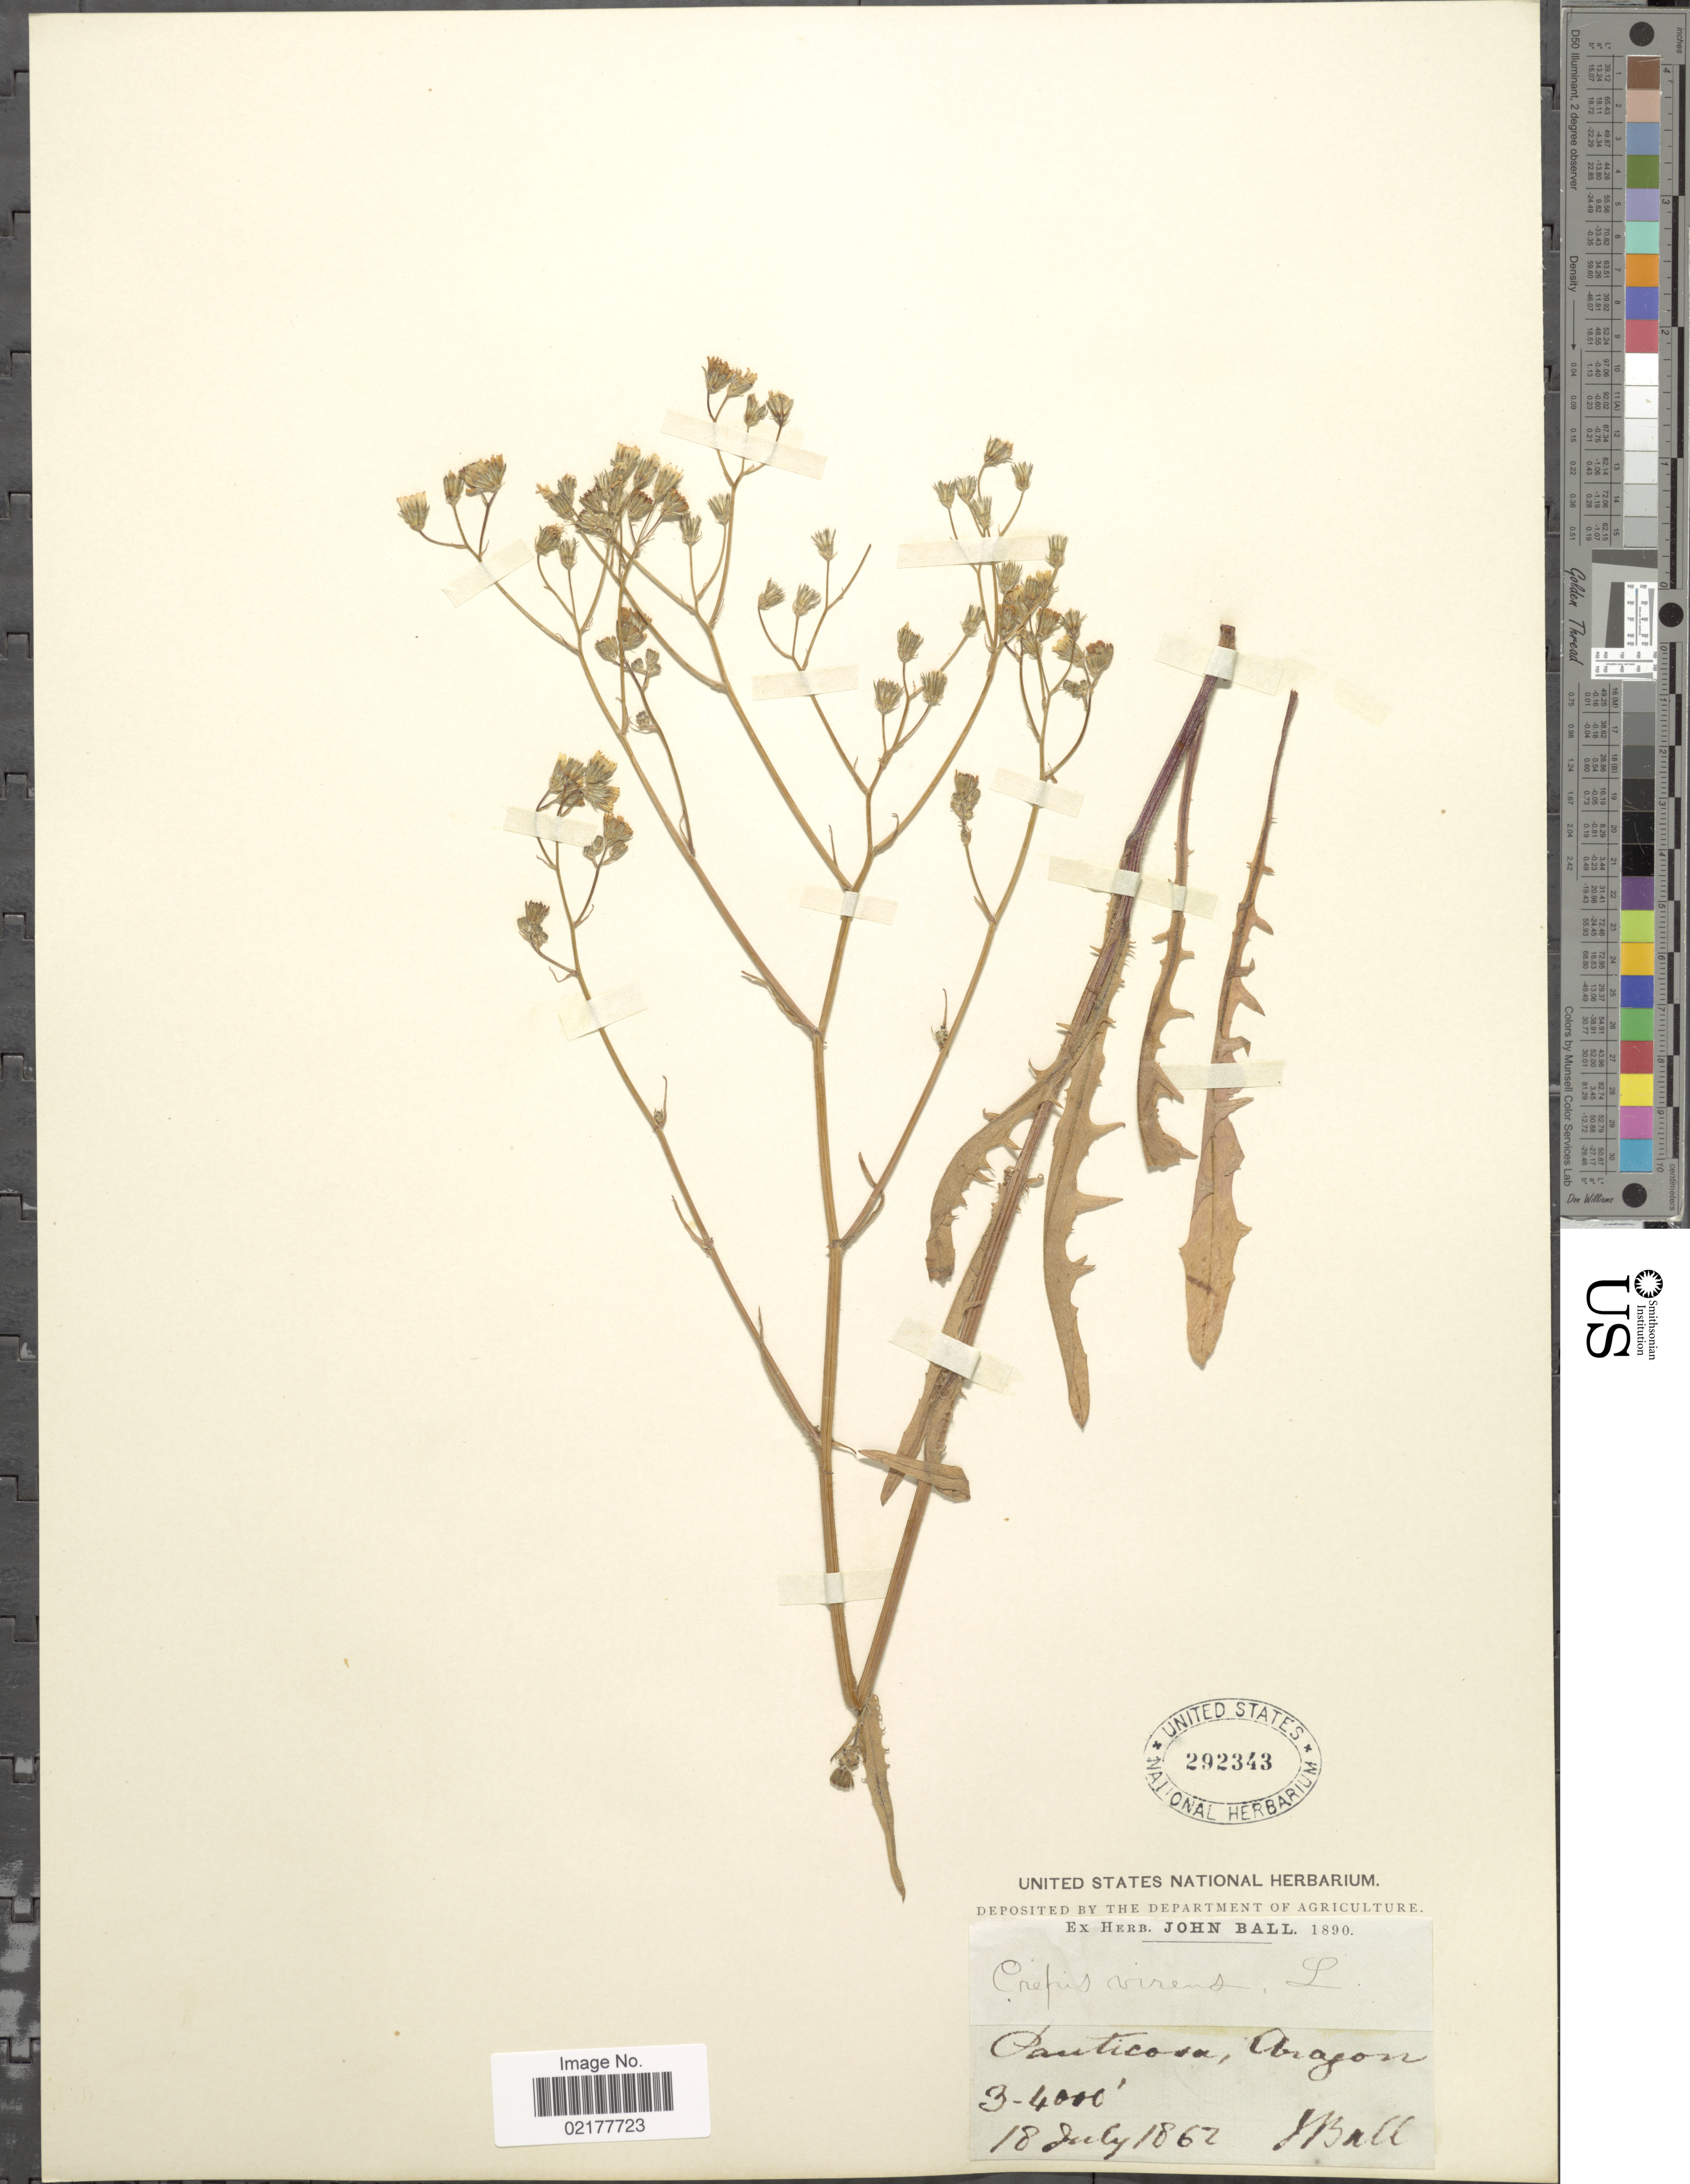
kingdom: Plantae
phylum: Tracheophyta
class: Magnoliopsida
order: Asterales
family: Asteraceae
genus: Crepis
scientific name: Crepis capillaris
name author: (L.) Wallr.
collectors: J. Ball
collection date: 1862-07-18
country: Spain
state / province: Aragón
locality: Panticosa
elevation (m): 914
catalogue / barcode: US 292343